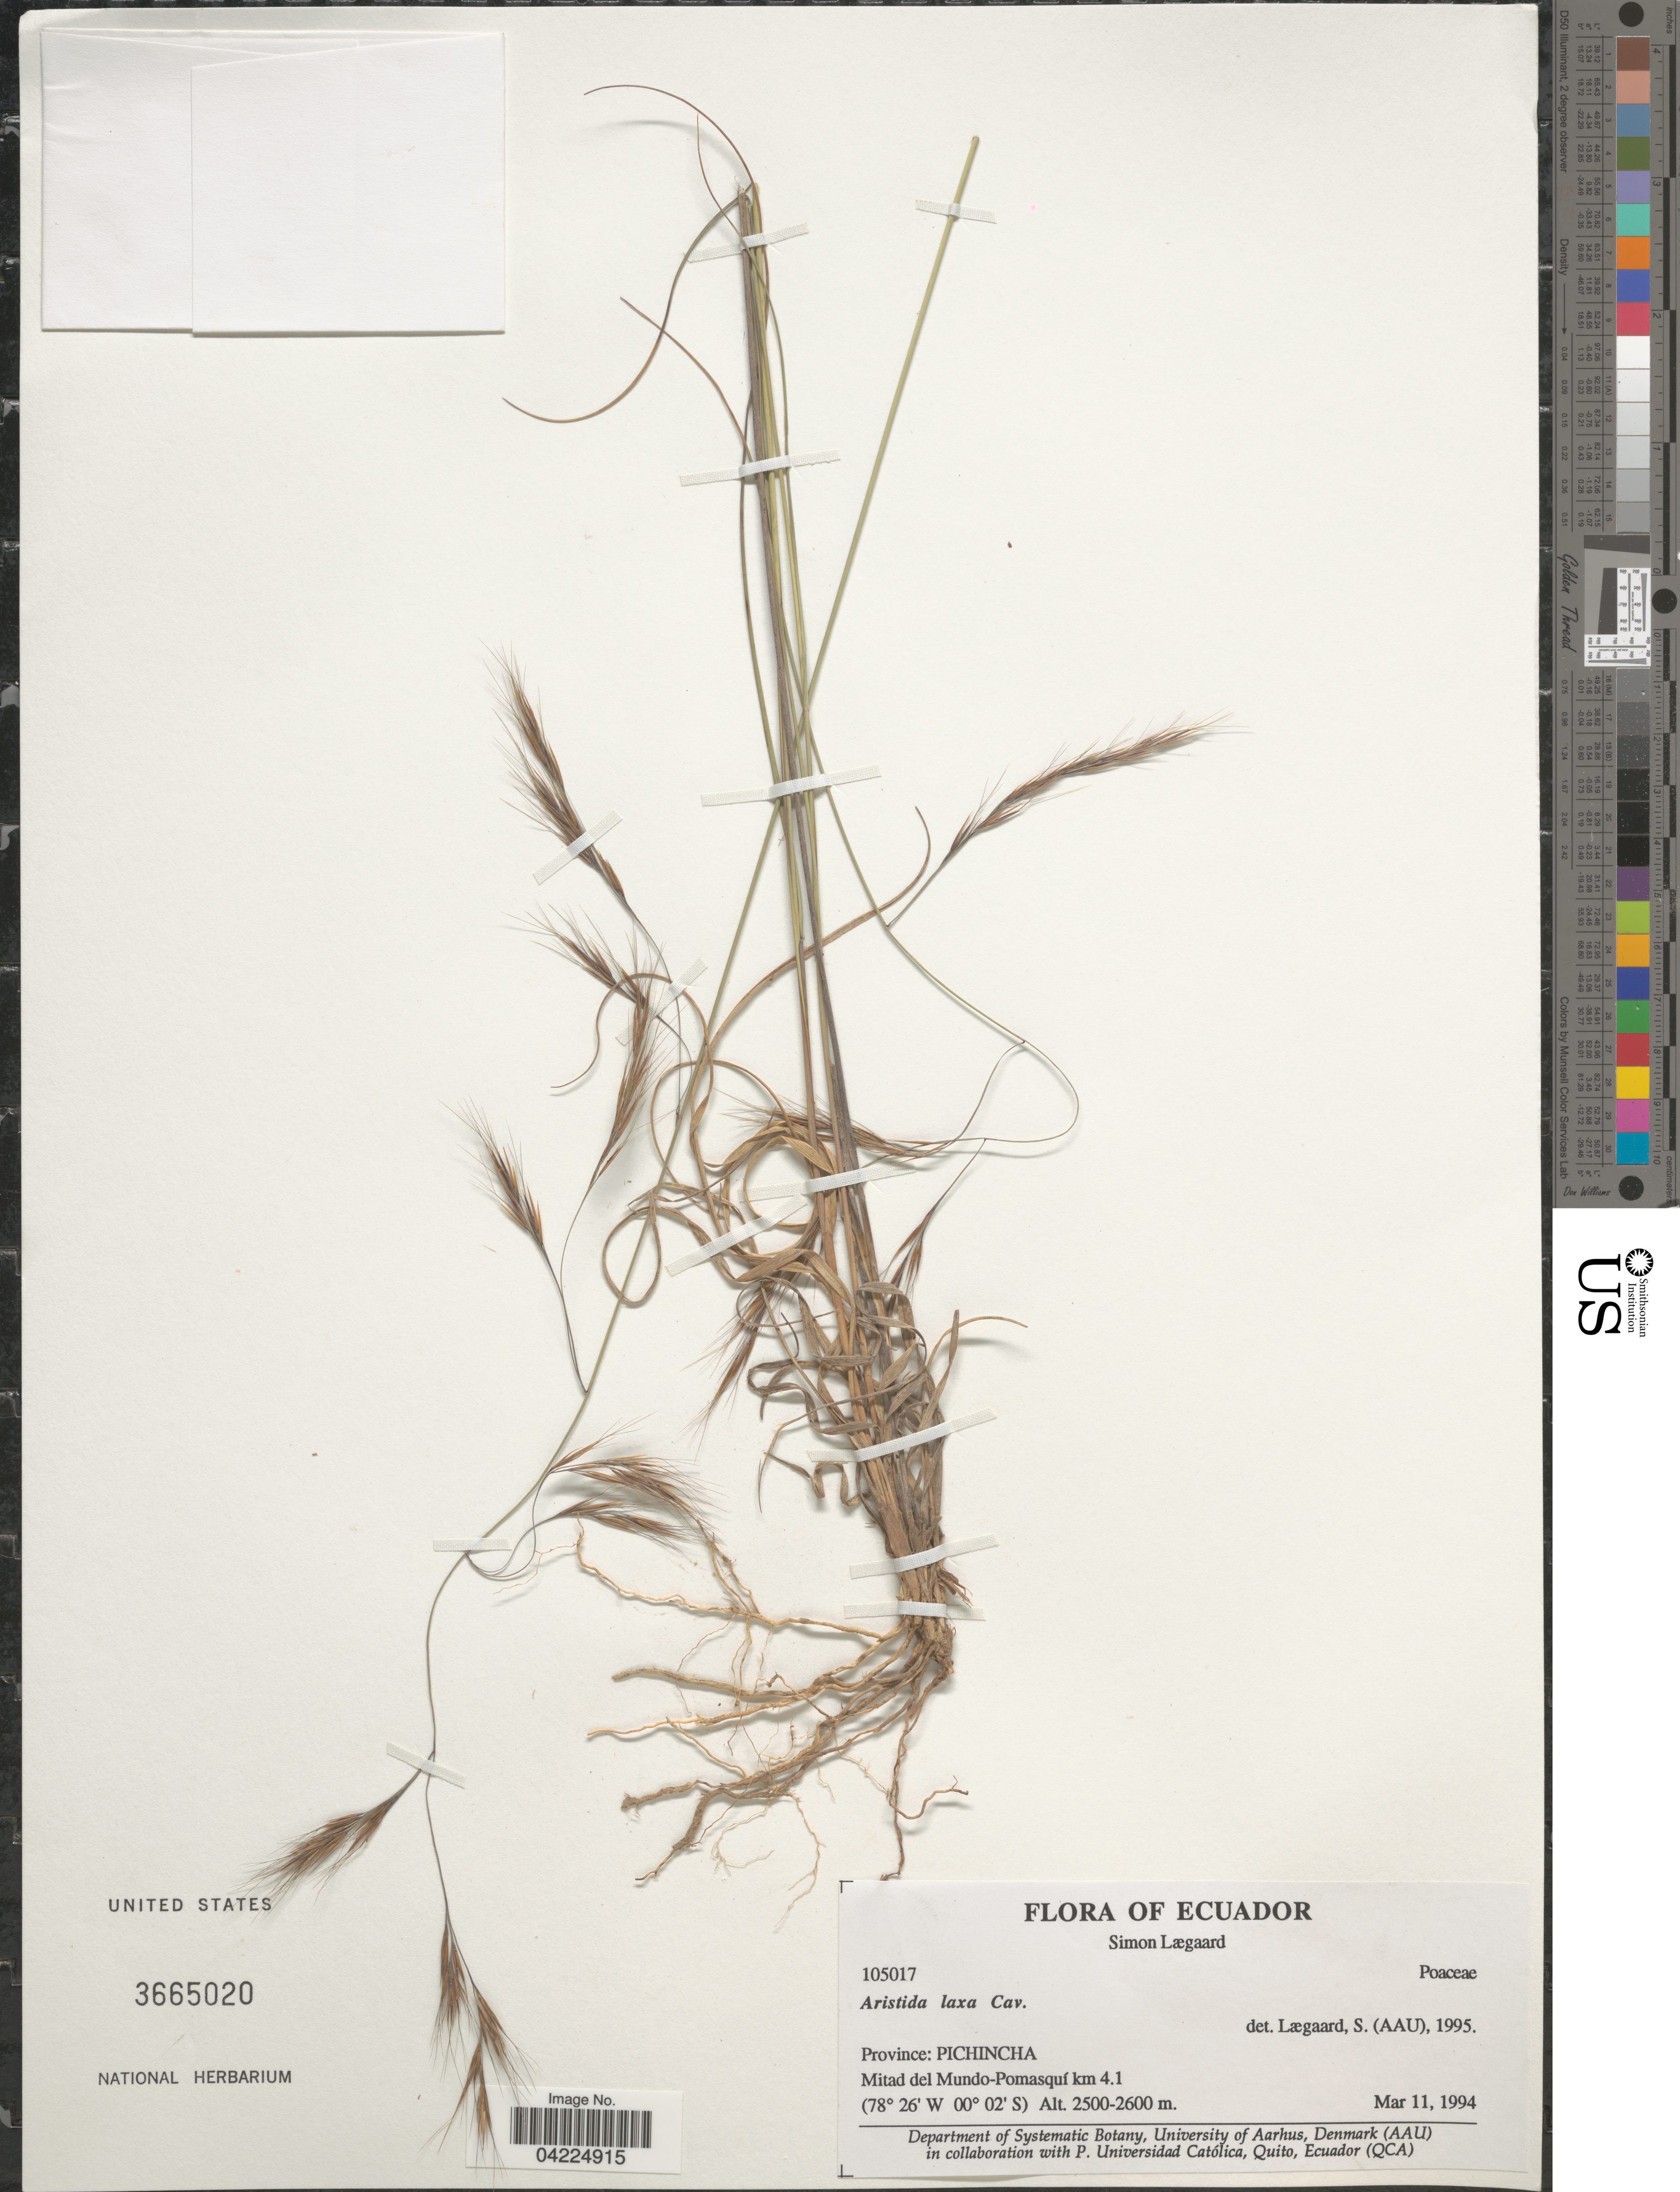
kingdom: Plantae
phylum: Tracheophyta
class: Liliopsida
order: Poales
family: Poaceae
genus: Aristida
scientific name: Aristida laxa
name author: Cav.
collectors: S. Lægaard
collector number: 105017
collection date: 1994-03-11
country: Ecuador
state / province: Pichincha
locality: Mitad del Mundo-Pomasquí km 4.1.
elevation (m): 2500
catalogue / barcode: US 3665020